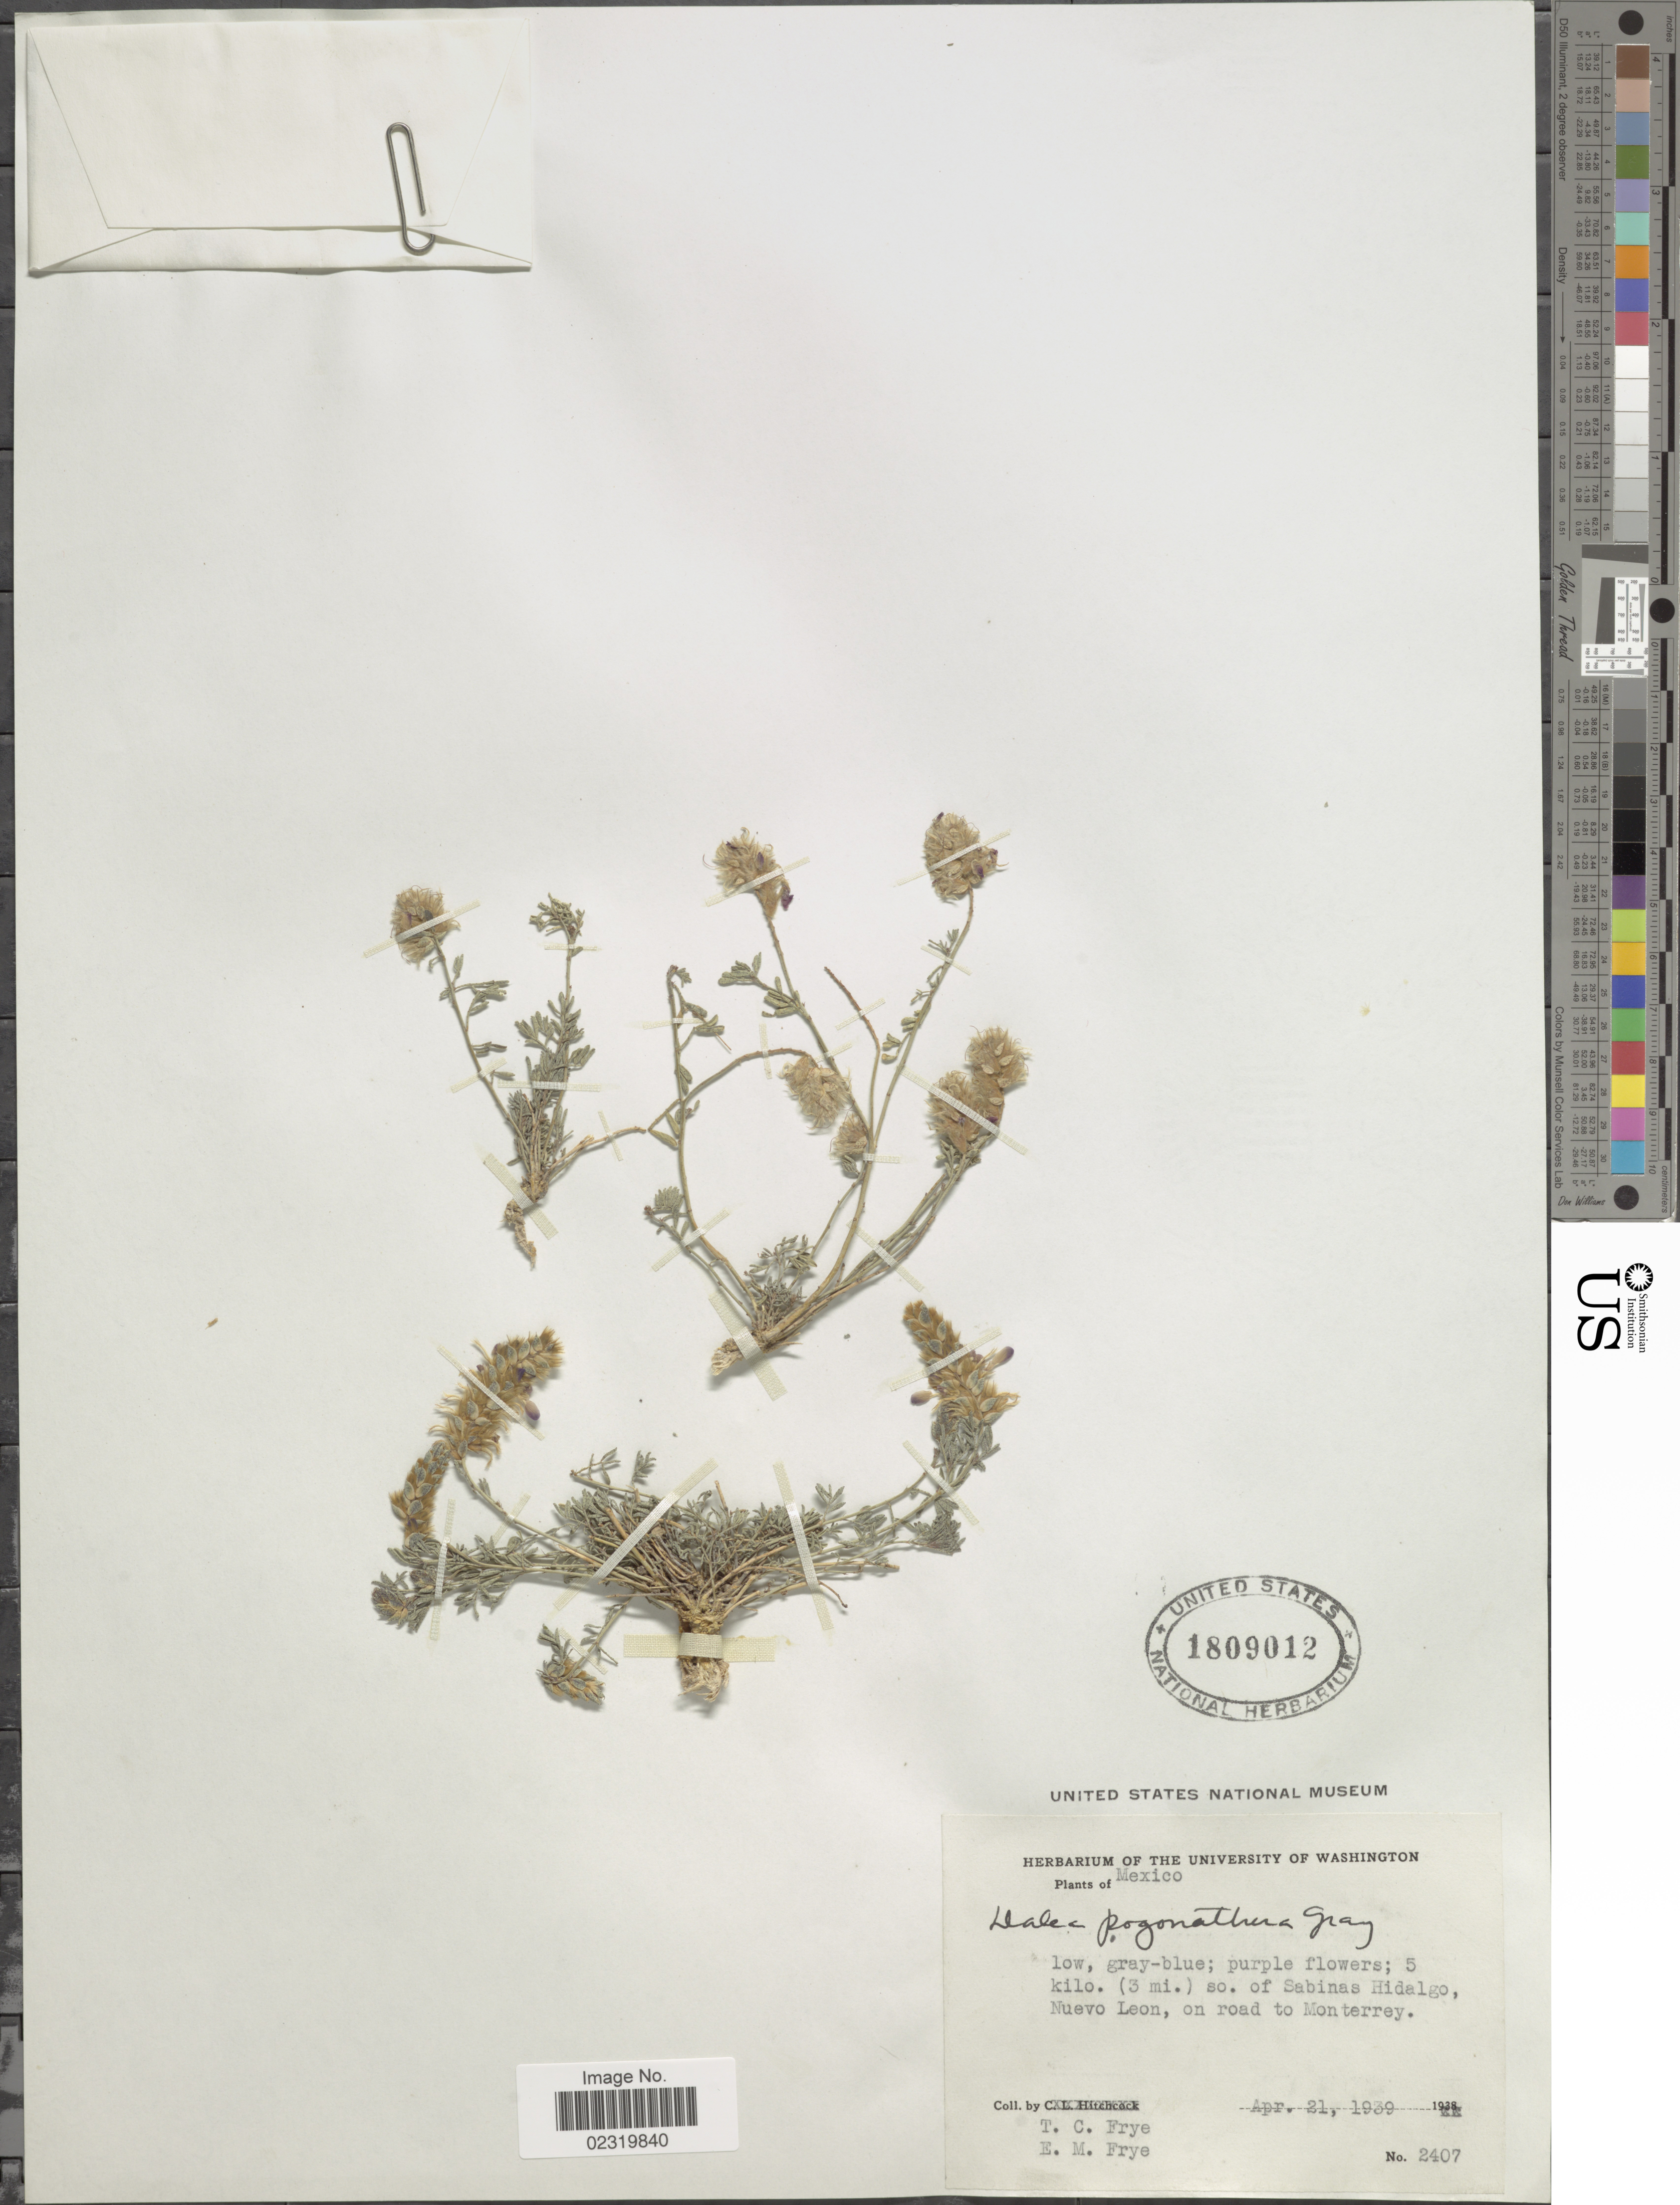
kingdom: Plantae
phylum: Tracheophyta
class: Magnoliopsida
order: Fabales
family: Fabaceae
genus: Dalea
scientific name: Dalea pogonathera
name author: A. Gray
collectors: T. C. Frye & E. Frye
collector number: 2407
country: Mexico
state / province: Nuevo León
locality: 5 kilo. (3 mi.) so. of Sabinas Hidalgo, Nuevo Leon, on road to Monterrey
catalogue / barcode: US 1809012